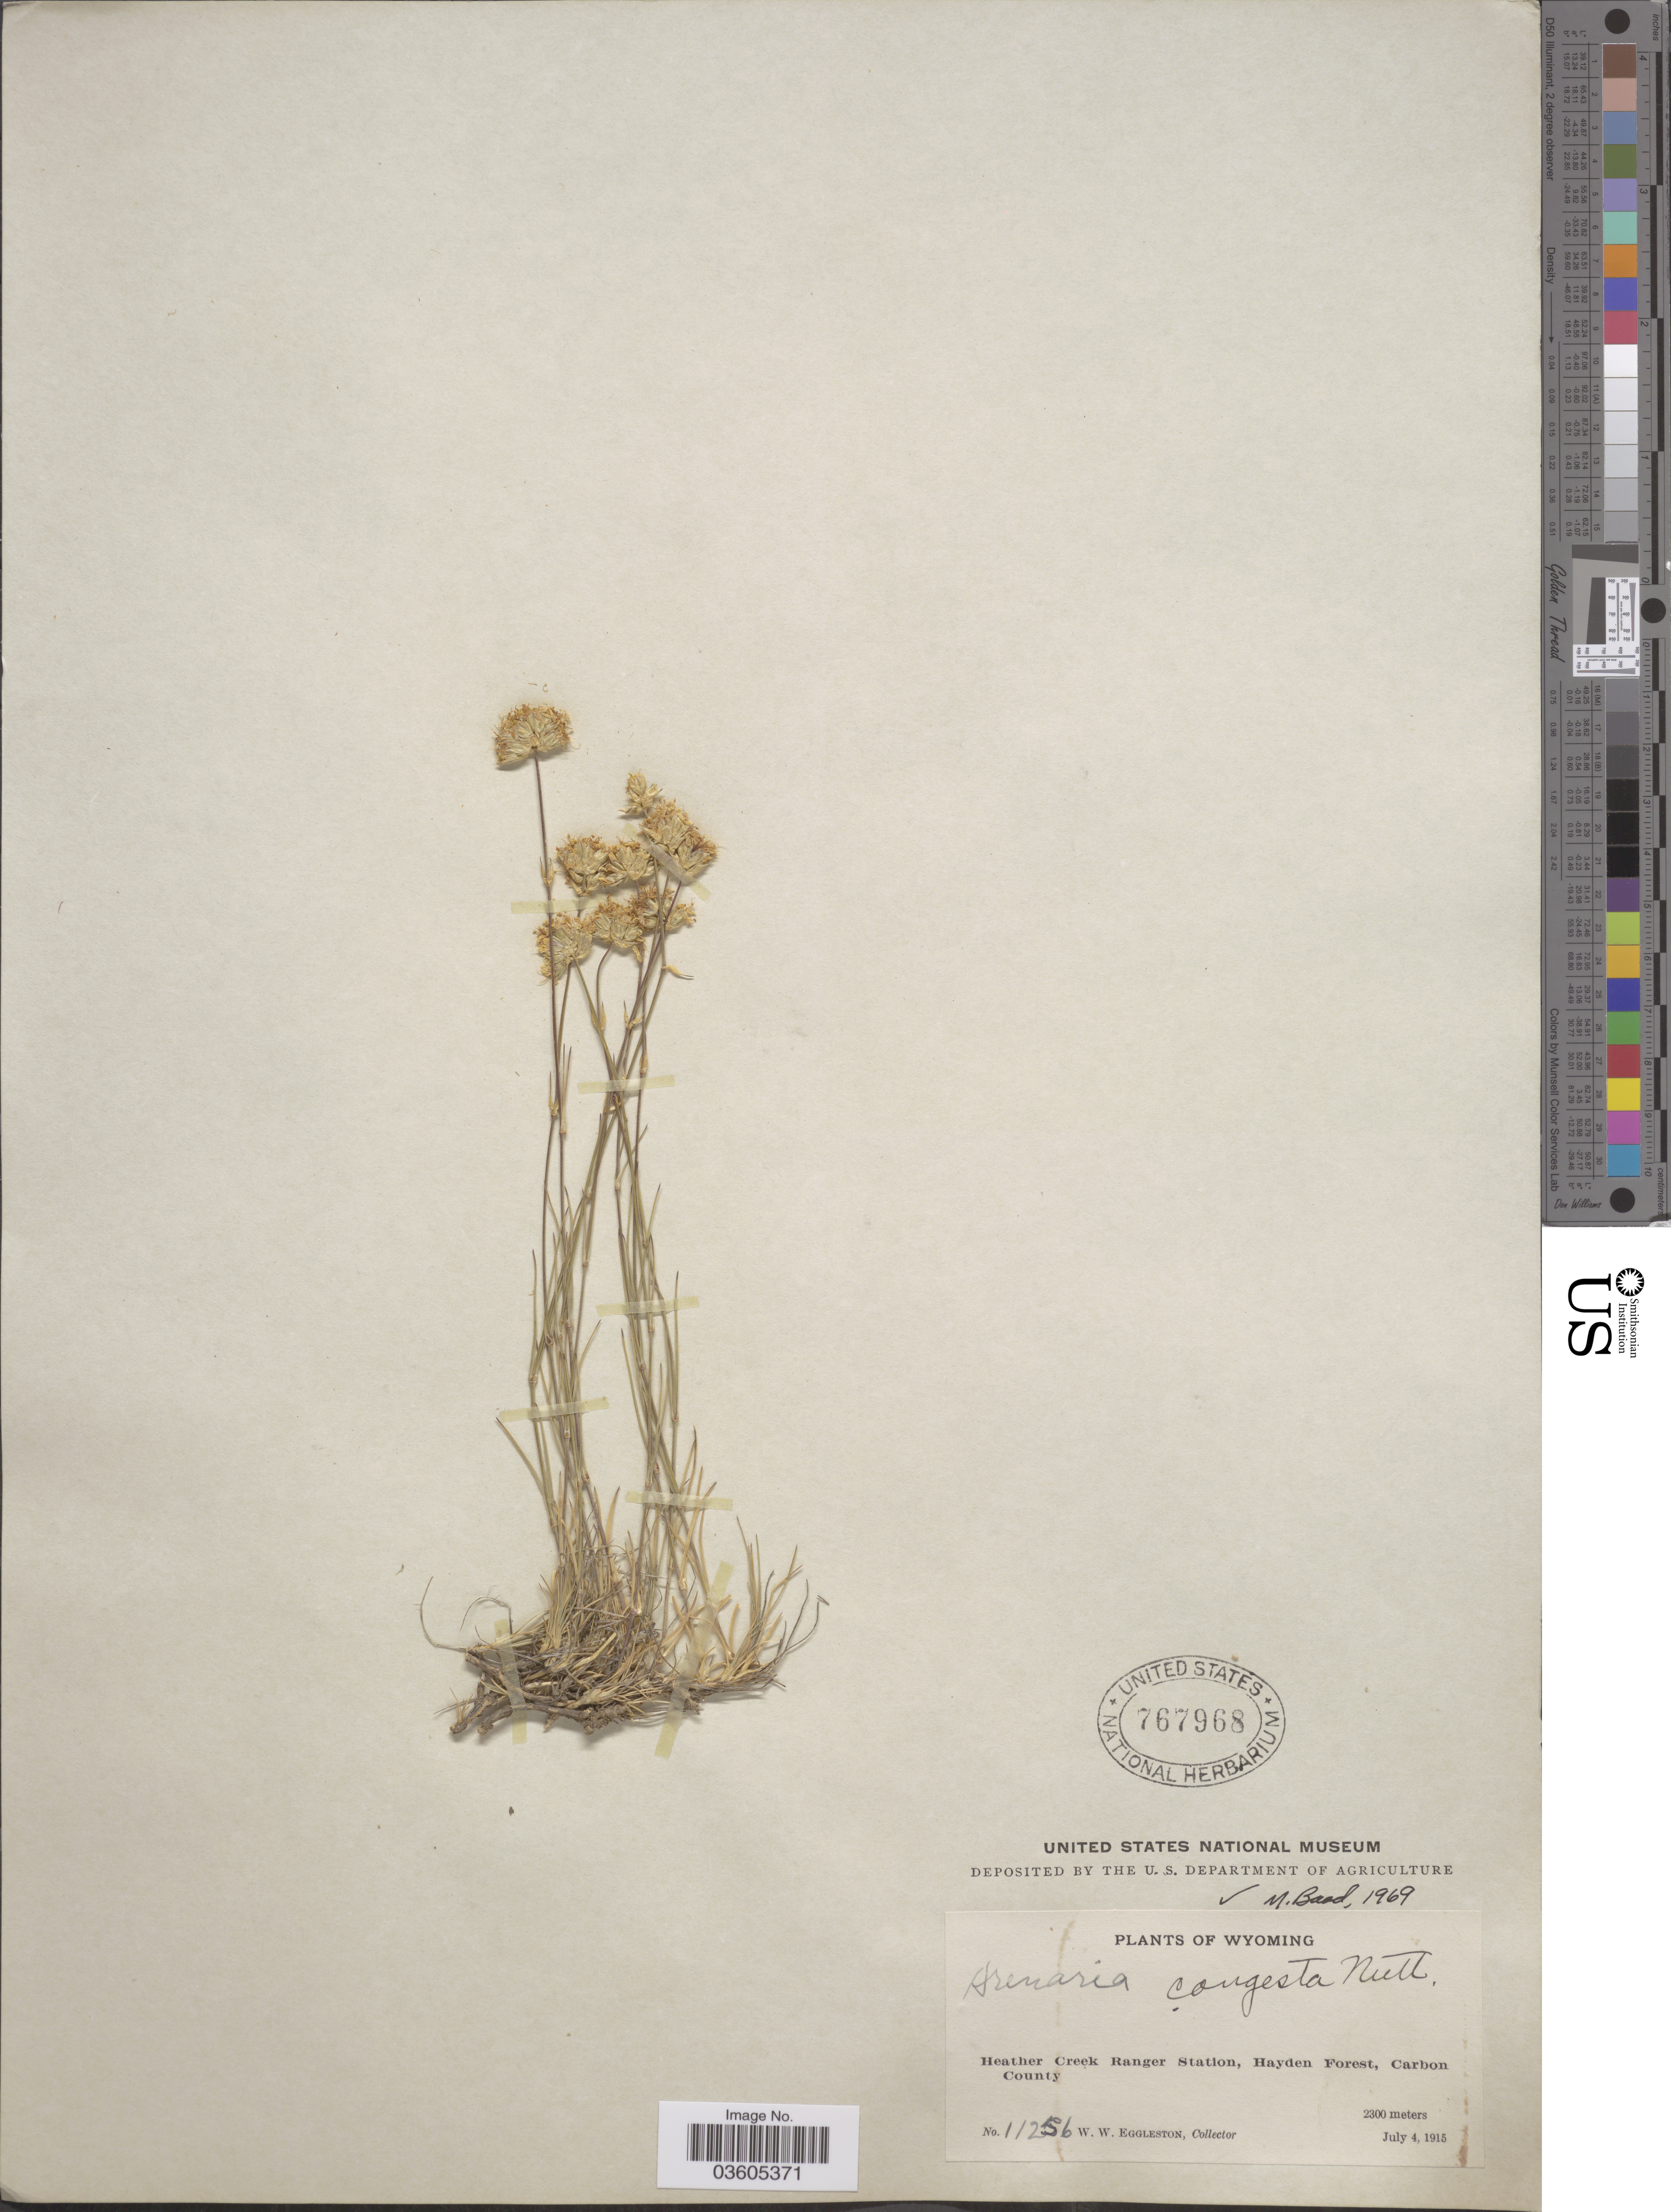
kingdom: Plantae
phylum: Tracheophyta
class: Magnoliopsida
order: Caryophyllales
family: Caryophyllaceae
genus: Eremogone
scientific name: Eremogone congesta var. congesta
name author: (Nutt.) Ikonn.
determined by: Strong, Mark T., (BOT), Smithsonian Institution - National Museum of Natural History (UNITED STATES)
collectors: W. W. Eggleston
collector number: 11256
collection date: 1915-07-04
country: United States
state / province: Wyoming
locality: Heather Creek Ranger Station, Hayden Forest, Carbon County.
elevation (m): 2300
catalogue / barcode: US 767968